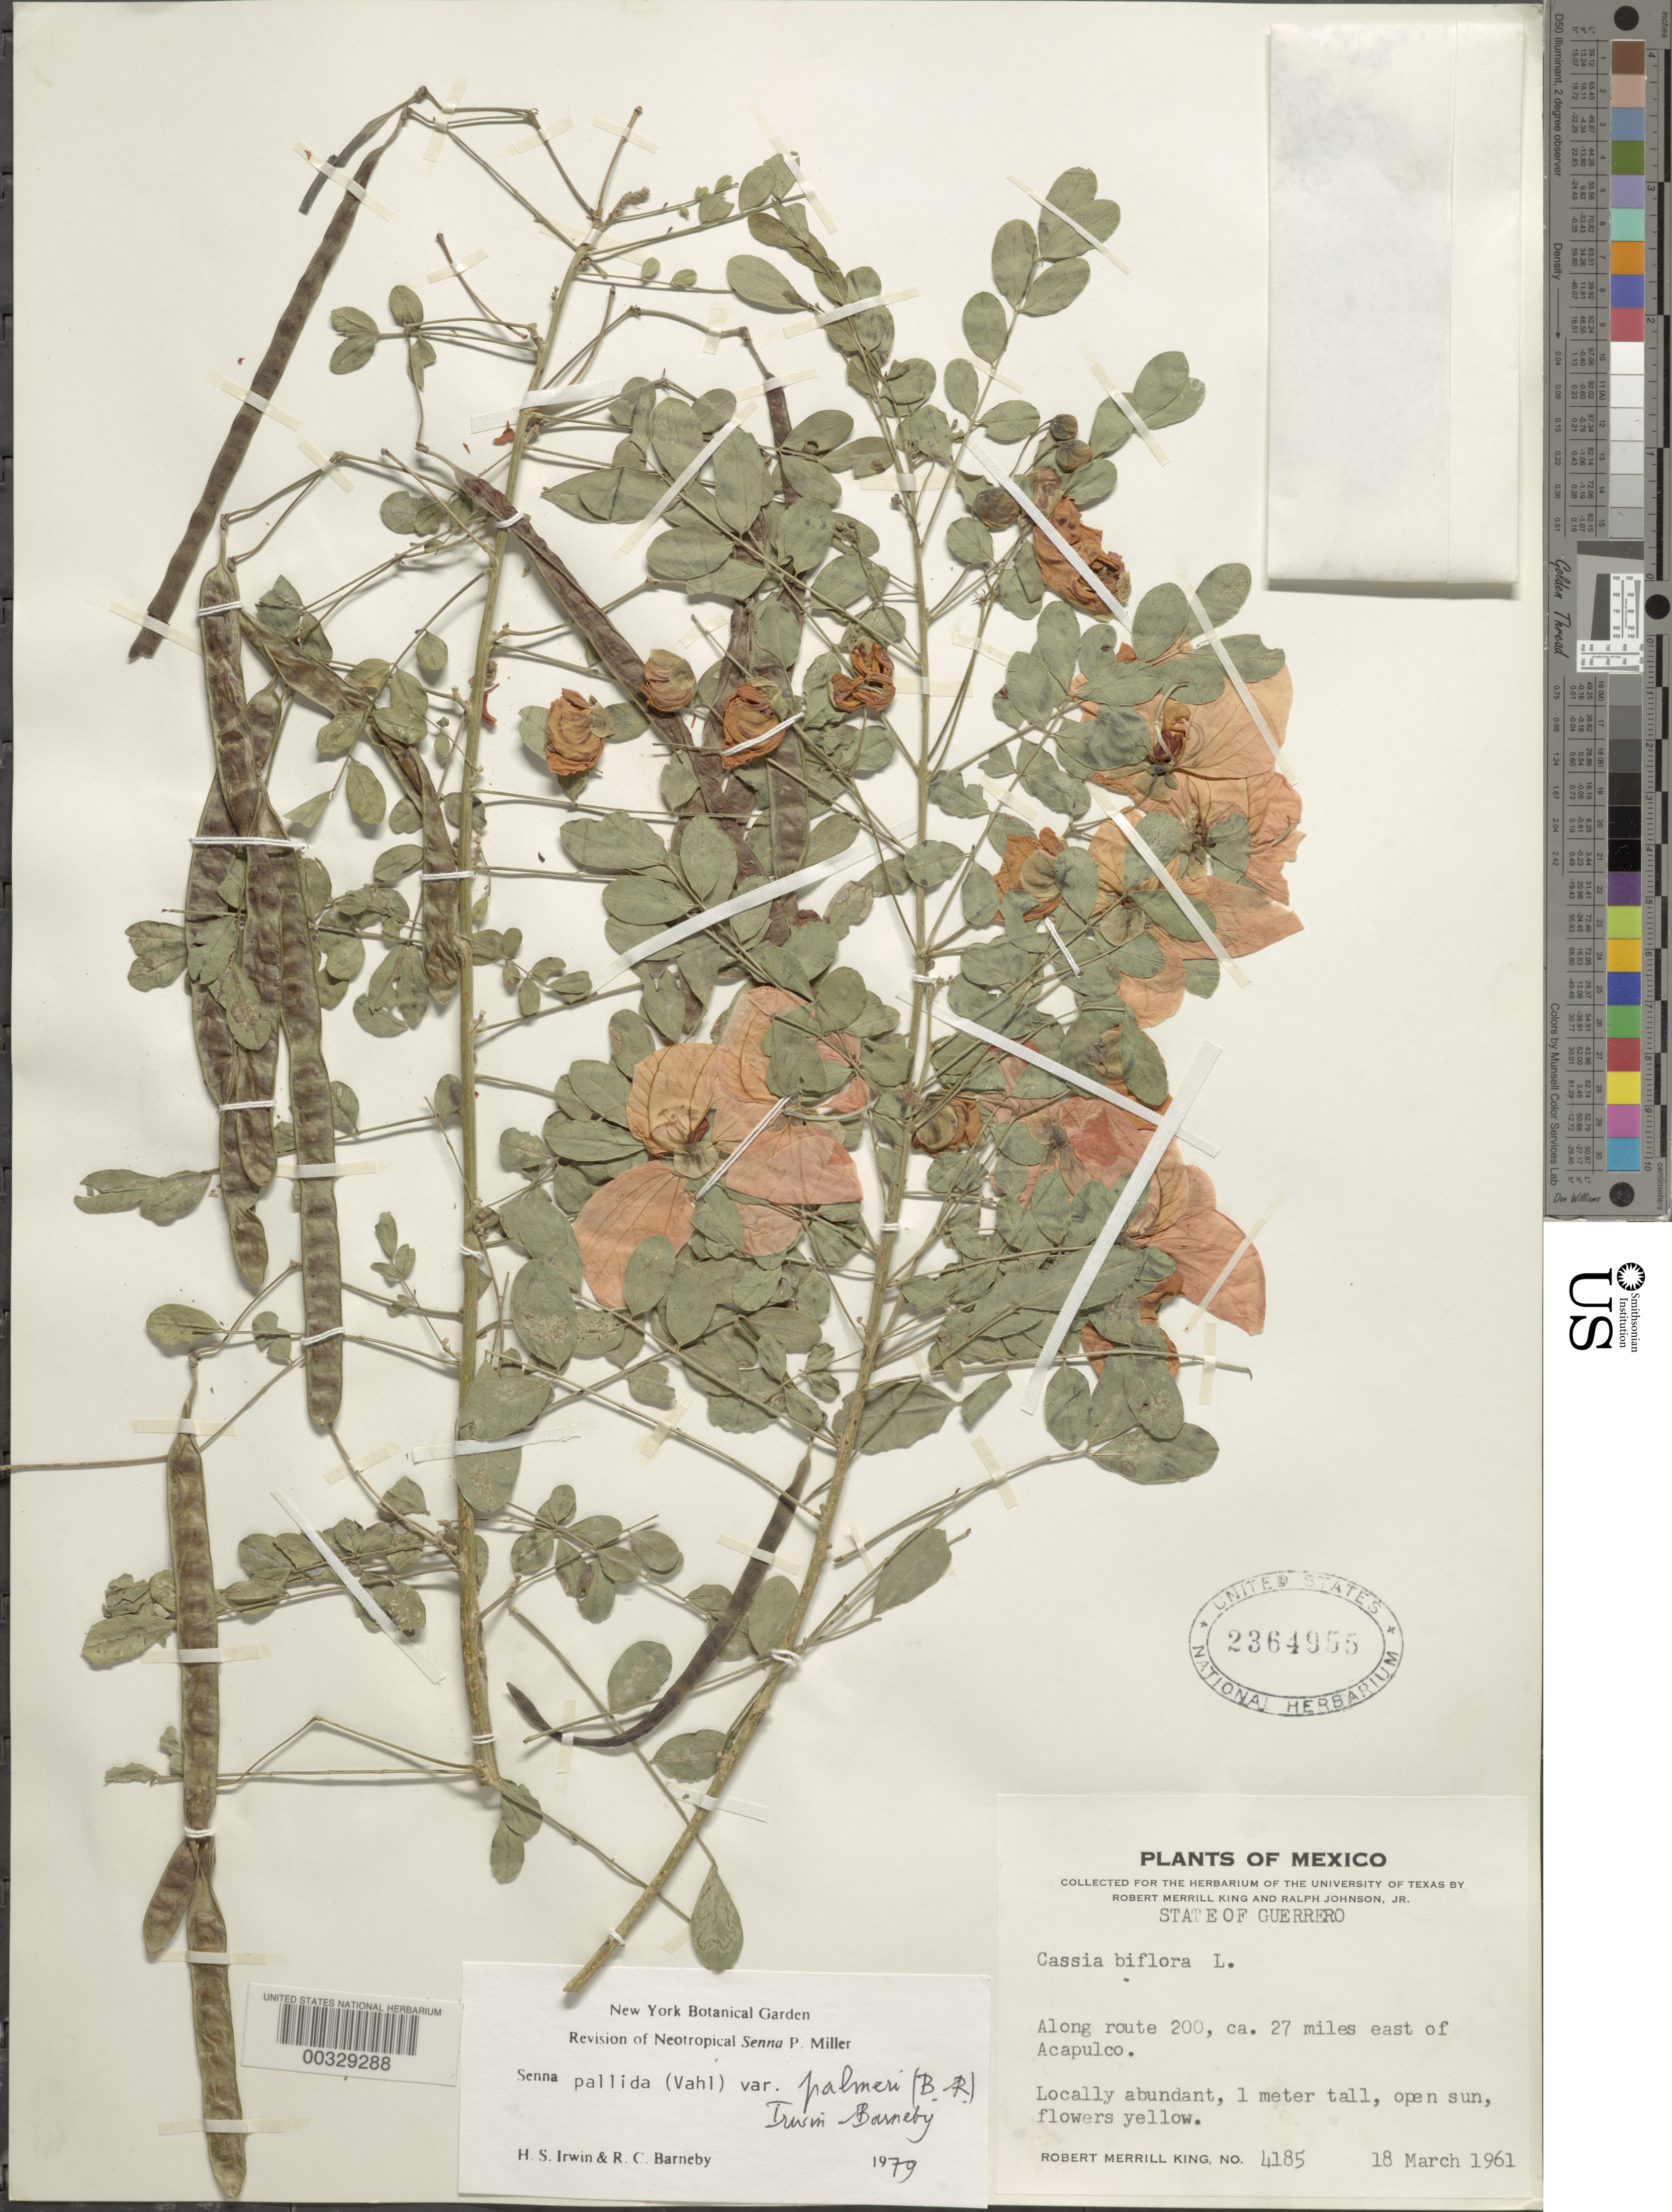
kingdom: Plantae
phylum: Tracheophyta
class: Magnoliopsida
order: Fabales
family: Fabaceae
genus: Senna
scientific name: Senna pallida var. palmeri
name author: (Britton) H.S. Irwin & Barneby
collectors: R. M. King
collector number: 4185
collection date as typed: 18 Mar 1961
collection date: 1961-03-18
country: Mexico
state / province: Guerrero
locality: Along route 200, ca 27 mi E of Acapulco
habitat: Open sun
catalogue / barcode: US 2364955